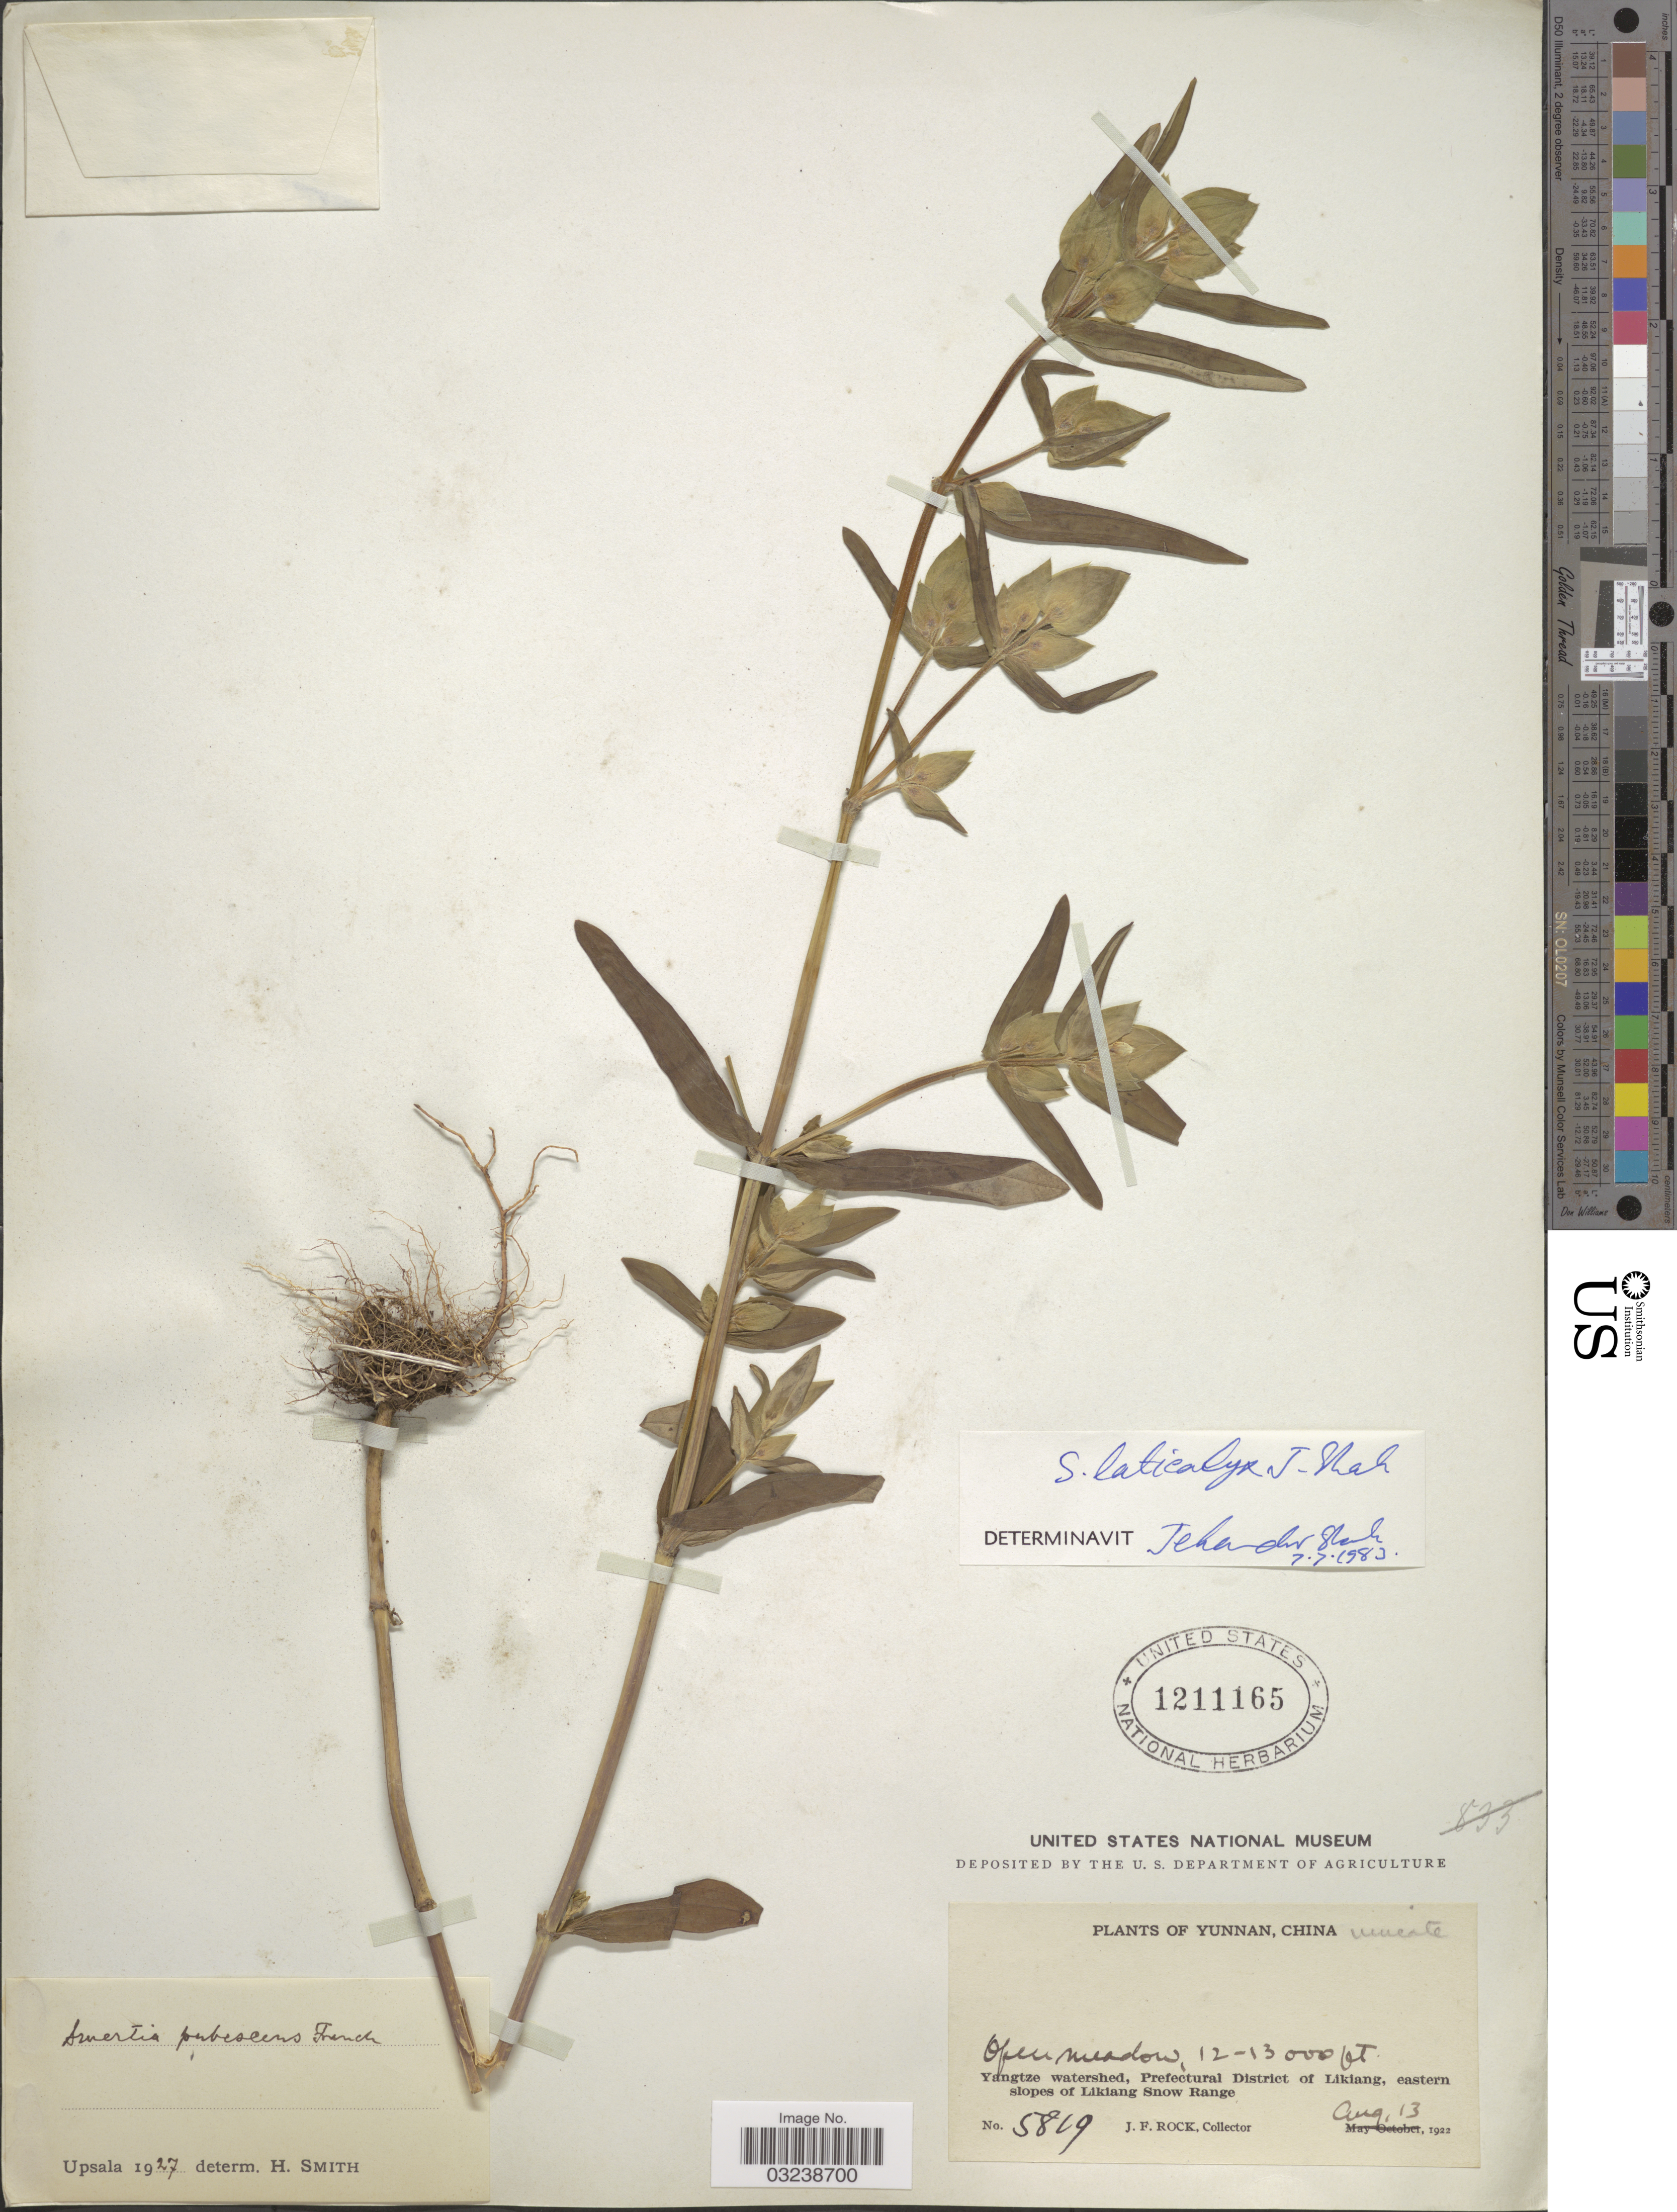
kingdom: Plantae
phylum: Tracheophyta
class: Magnoliopsida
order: Gentianales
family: Gentianaceae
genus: Swertia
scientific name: Swertia laticalyx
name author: J. Shah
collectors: J. Rock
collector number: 5819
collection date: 1922-08-13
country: China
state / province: Yunnan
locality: Yangtze watershed, Prefectural District of Likiang, eastern slopes of Likiang Snow Range.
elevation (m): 3658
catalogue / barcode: US 1211165